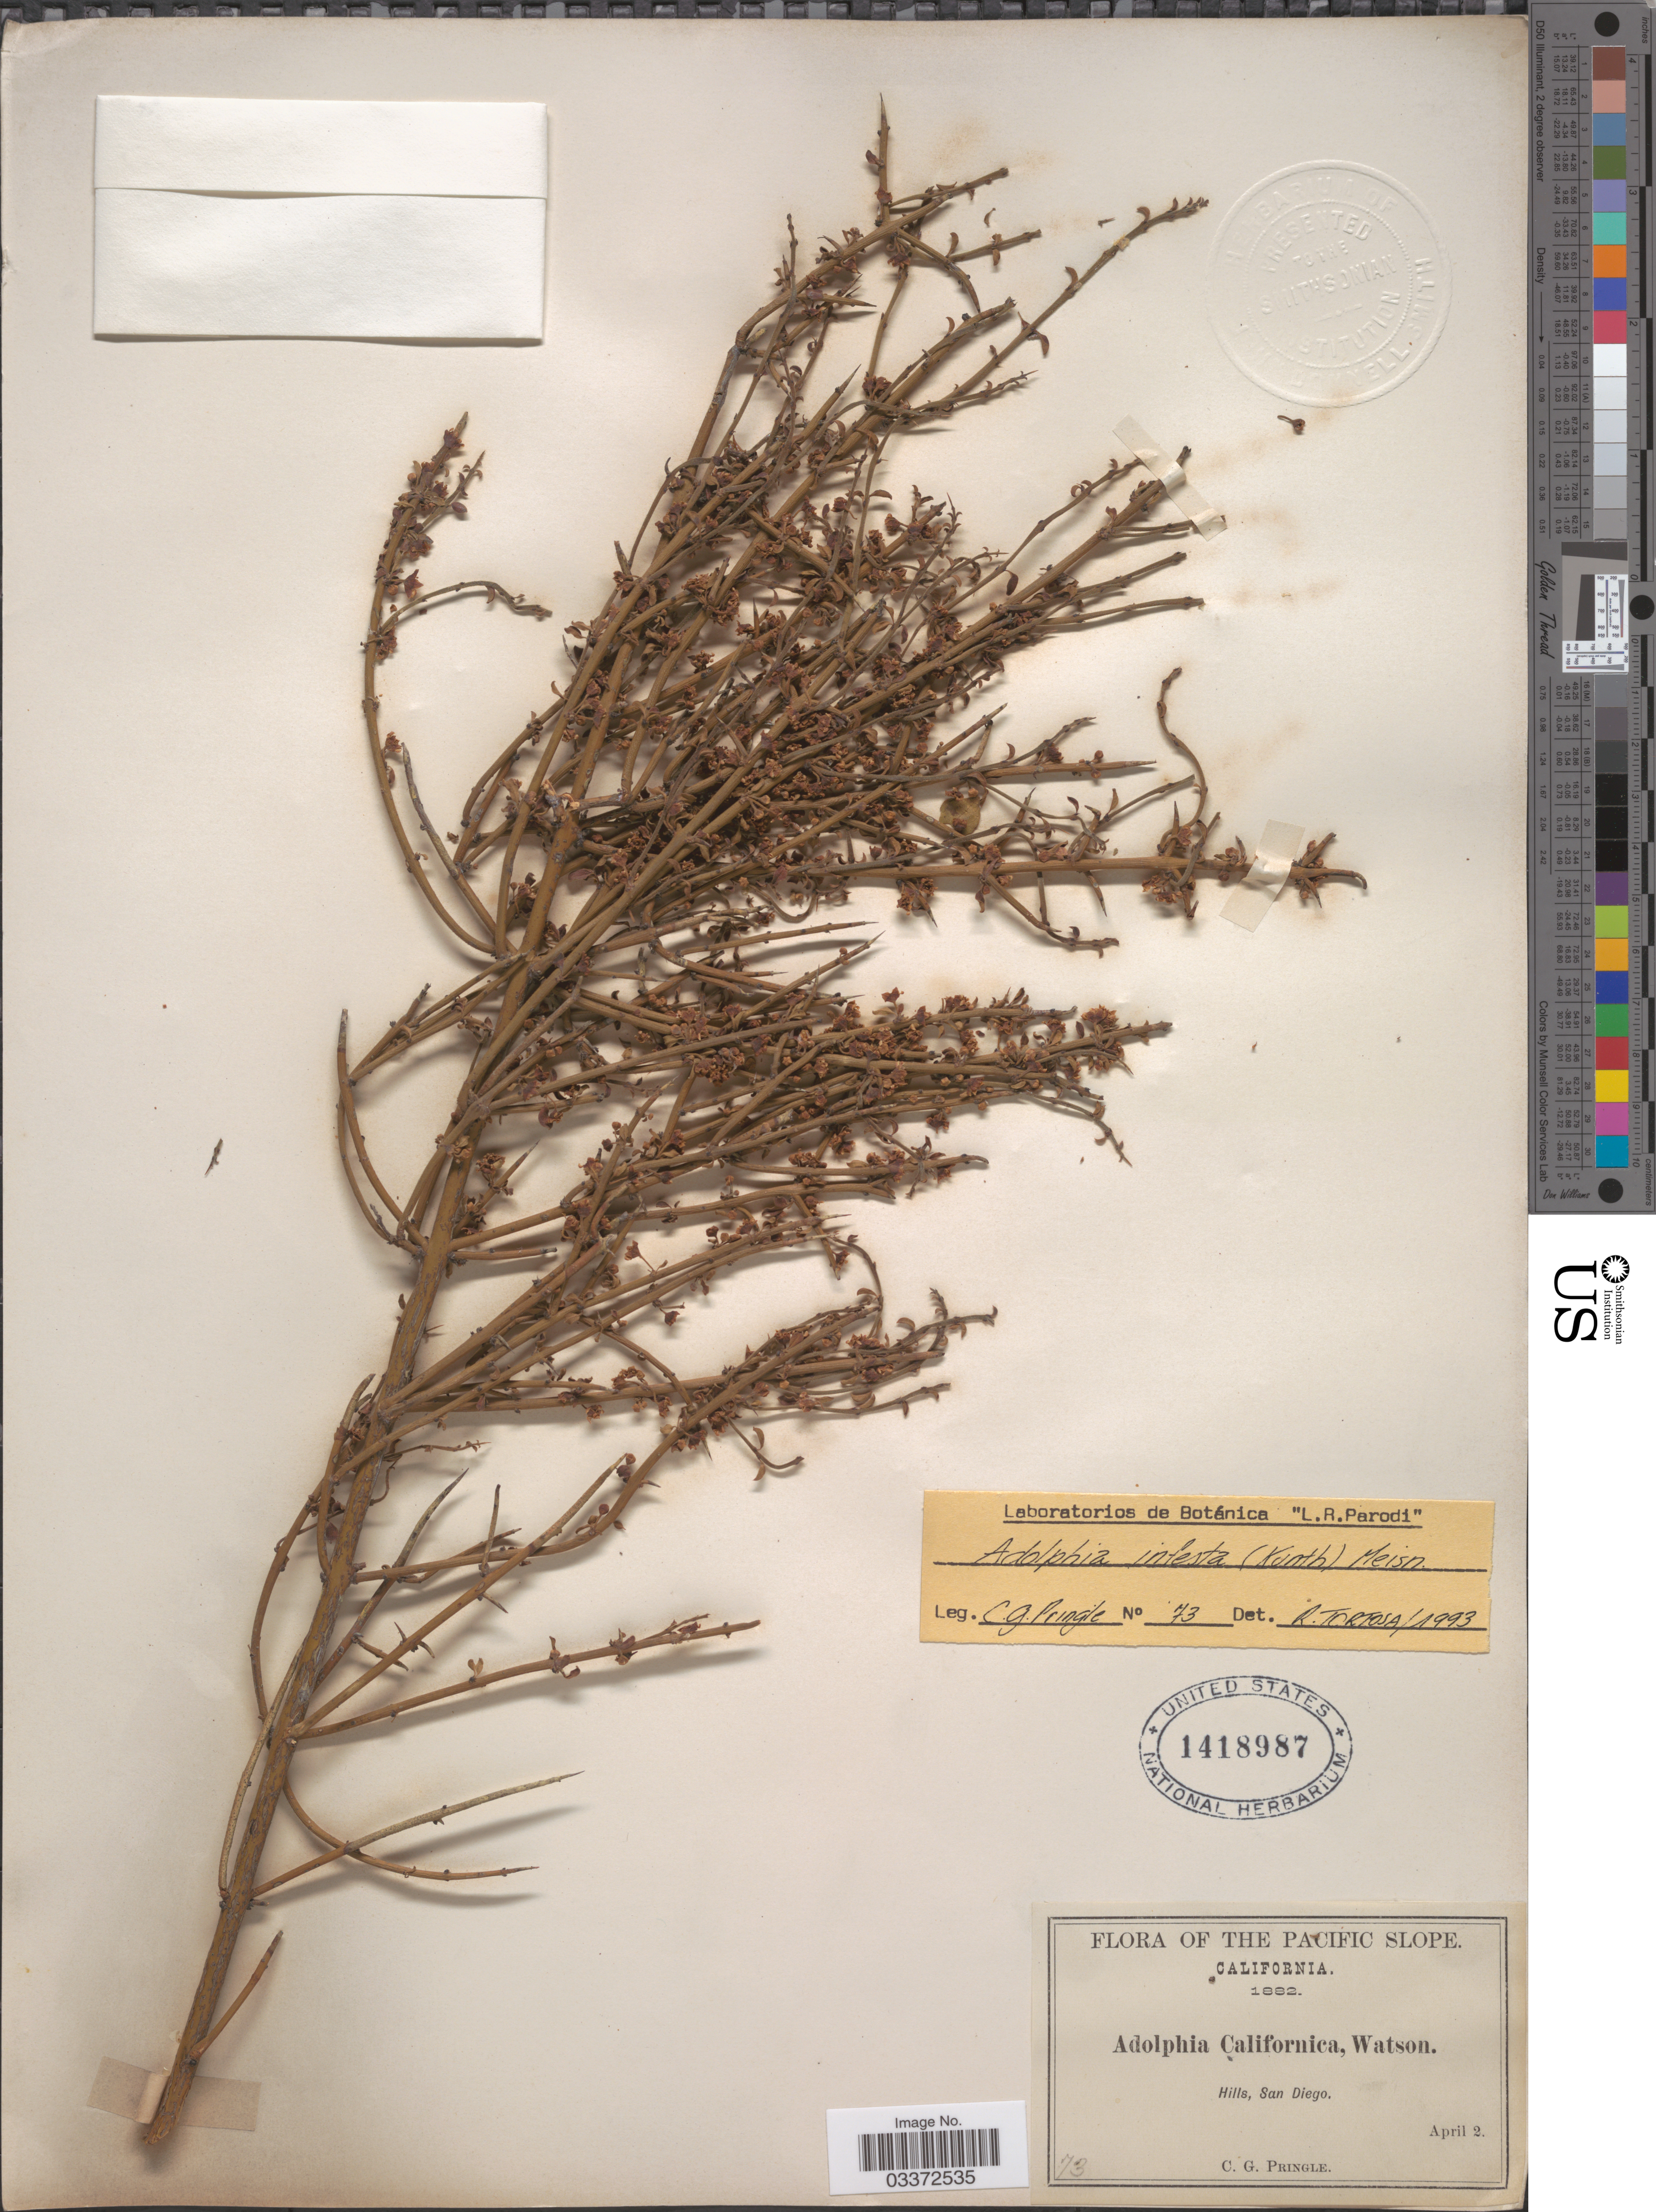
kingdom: Plantae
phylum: Tracheophyta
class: Magnoliopsida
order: Rosales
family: Rhamnaceae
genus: Adolphia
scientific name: Adolphia infesta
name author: (Kunth) Meisn.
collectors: C. G. Pringle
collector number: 73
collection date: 1882-04-02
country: United States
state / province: California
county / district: San Diego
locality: The Pacific Slope, San Diego.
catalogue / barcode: US 1418987